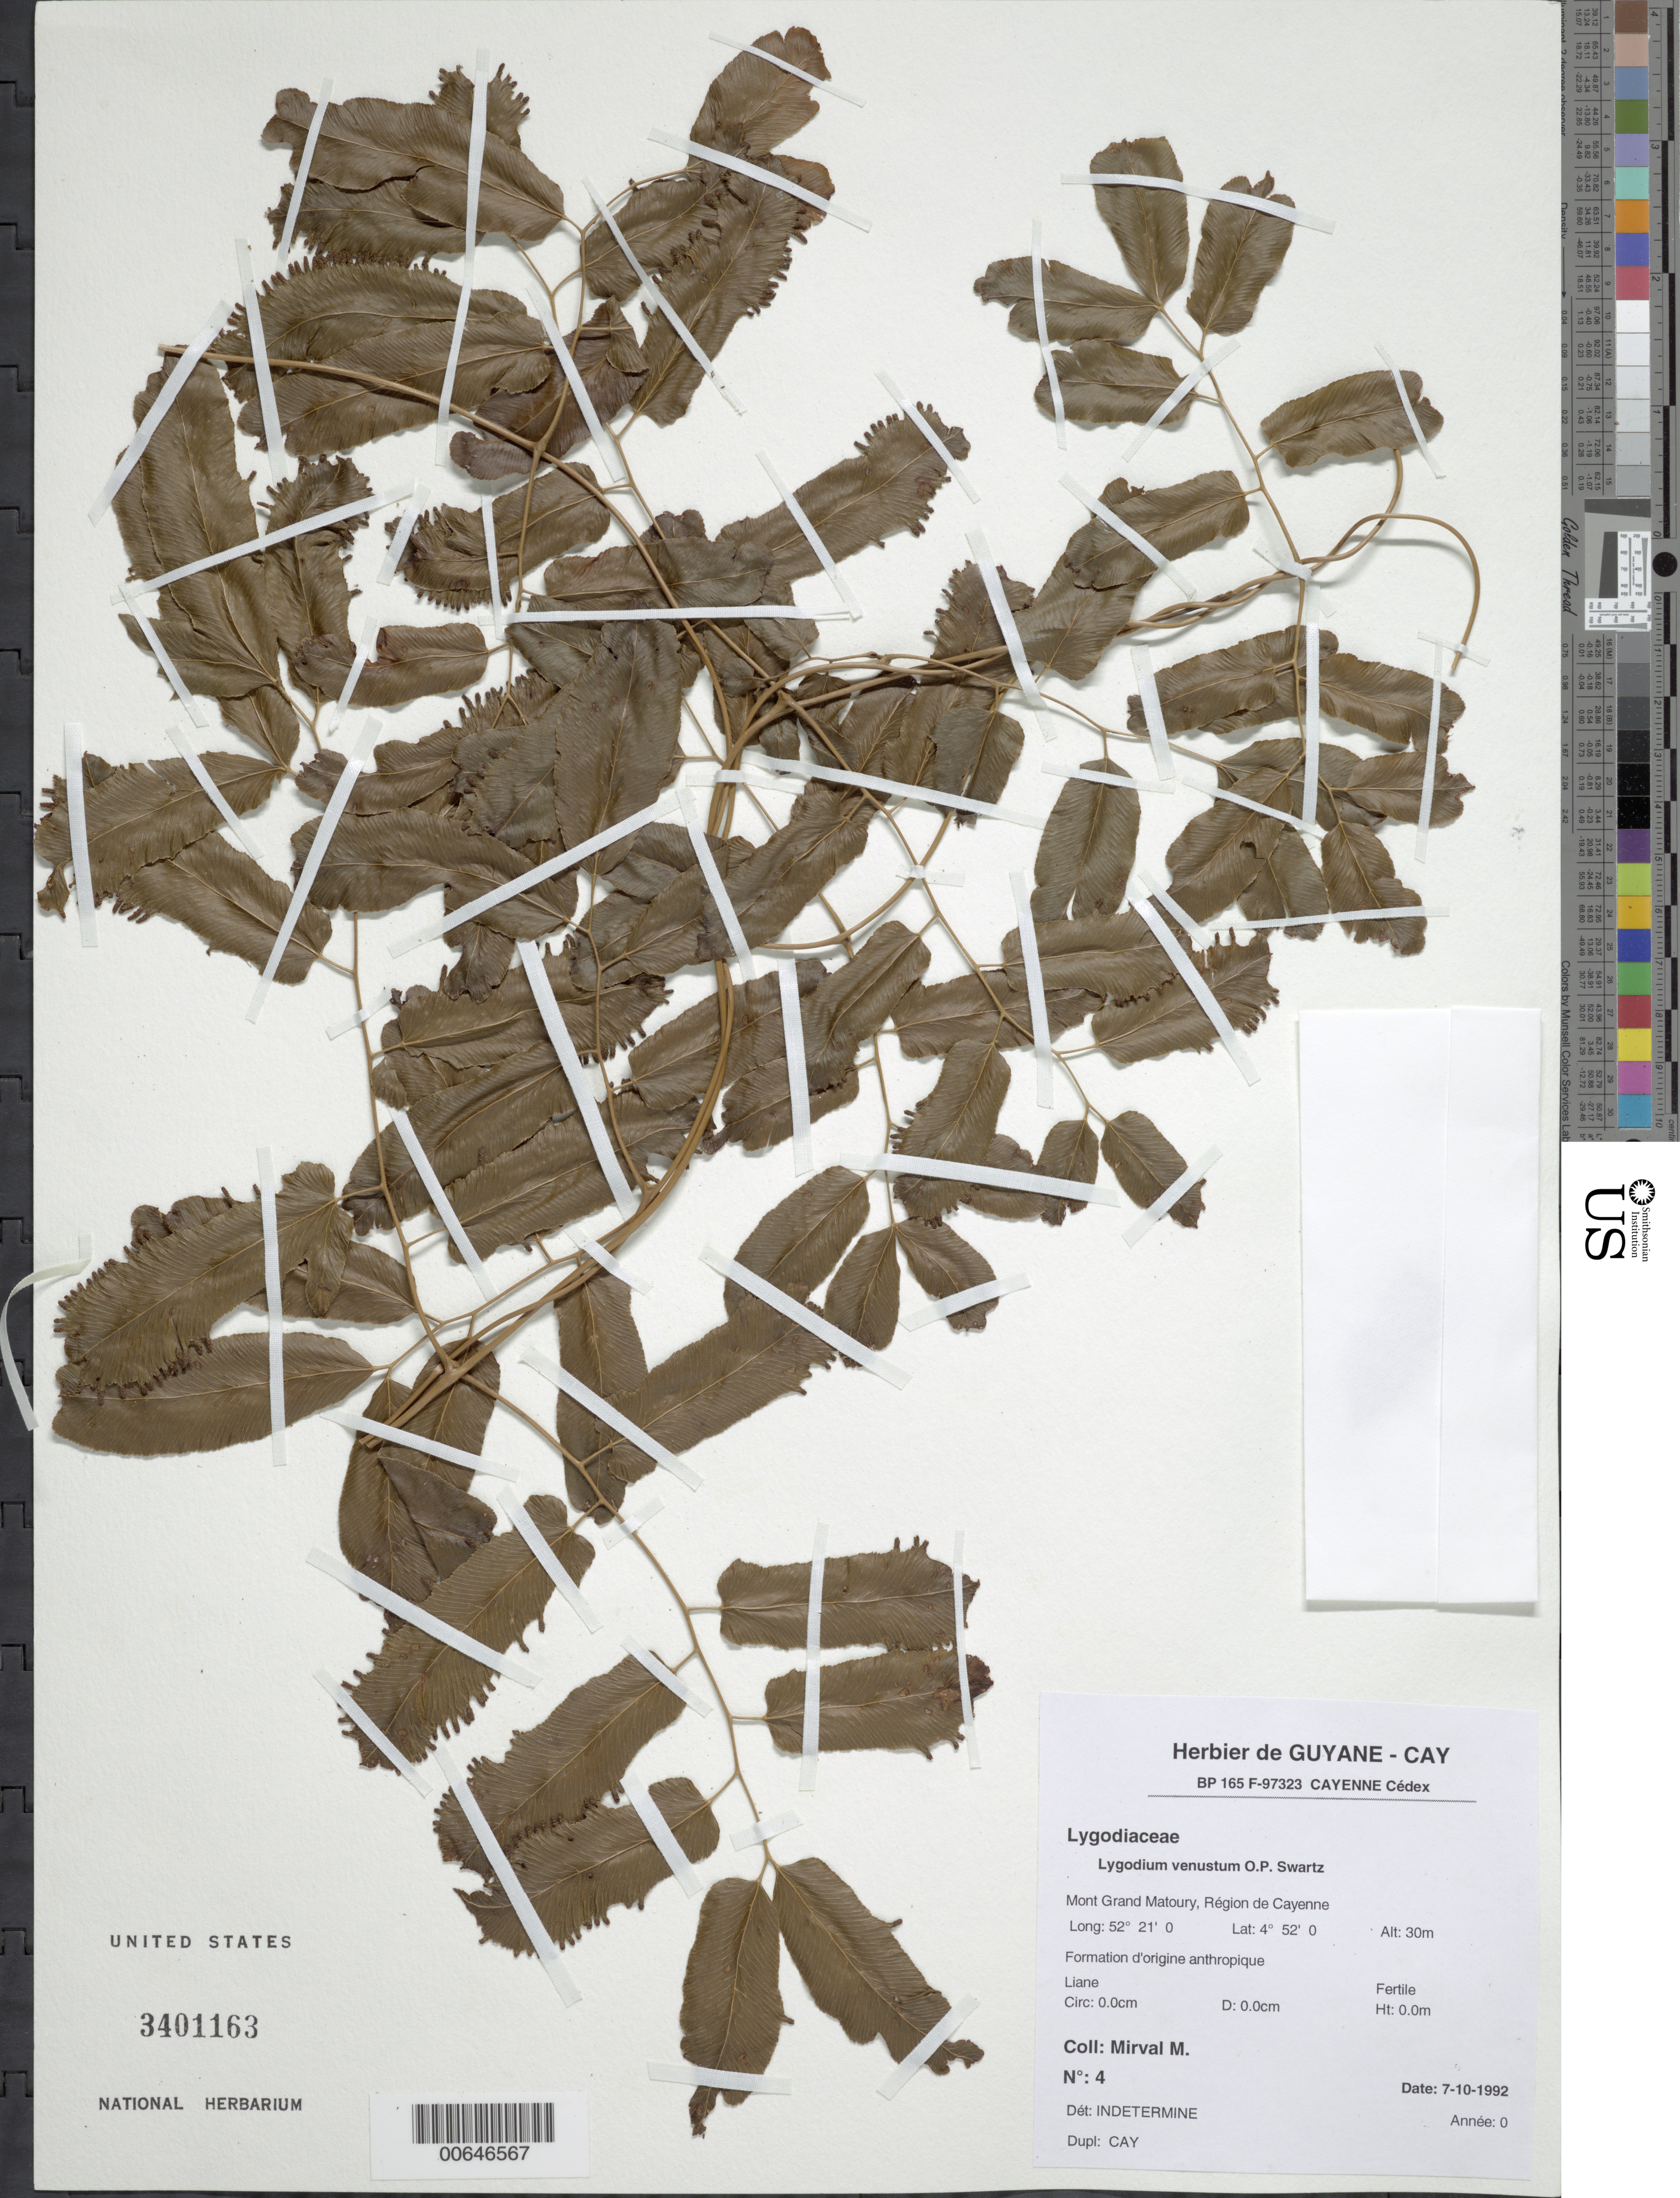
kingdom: Plantae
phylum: Tracheophyta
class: Polypodiopsida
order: Schizaeales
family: Lygodiaceae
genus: Lygodium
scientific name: Lygodium venustum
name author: Sw.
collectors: M. Mirval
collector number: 4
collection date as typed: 7-Oct-92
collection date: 1992-10-07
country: French Guiana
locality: Mont Grand Matoury, Région de Cayenne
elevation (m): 30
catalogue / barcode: US 3401163